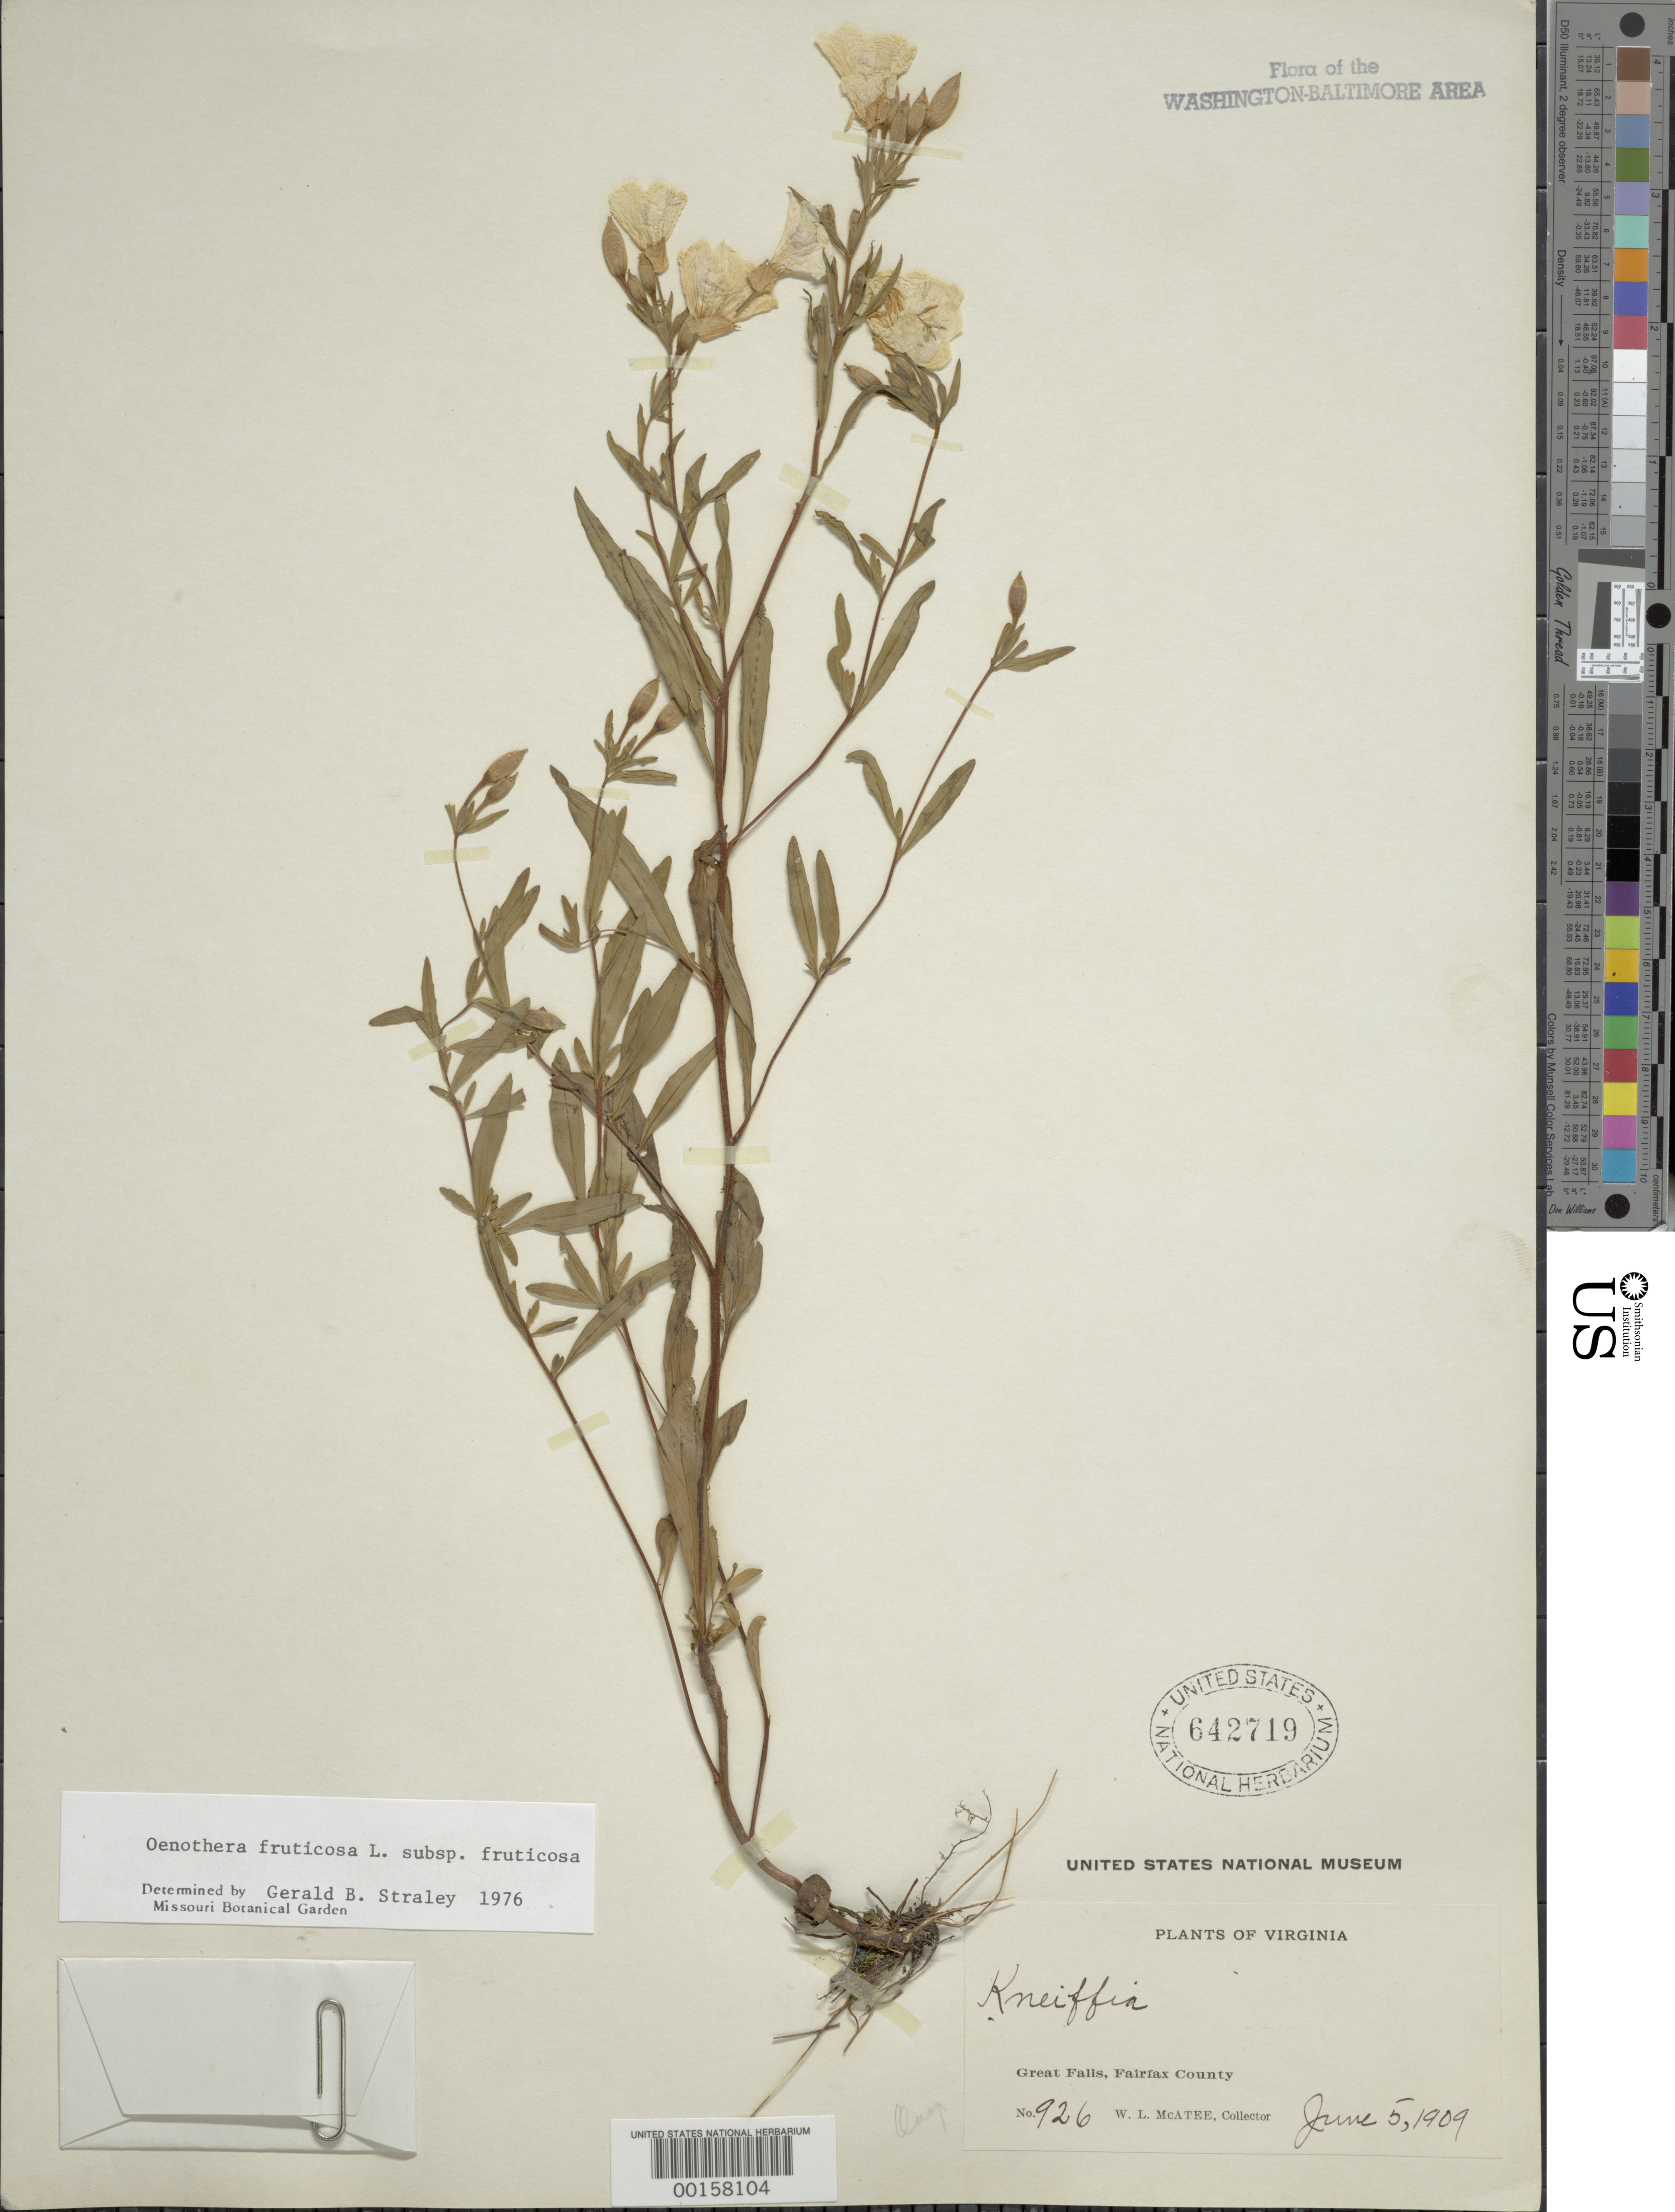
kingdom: Plantae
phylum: Tracheophyta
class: Magnoliopsida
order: Myrtales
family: Onagraceae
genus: Oenothera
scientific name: Oenothera fruticosa subsp. fruticosa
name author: L.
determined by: Straley, G. B.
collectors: W. McAtee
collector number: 926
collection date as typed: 05 Jun 1909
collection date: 1909-06-05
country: United States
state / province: Virginia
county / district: Fairfax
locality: Great Falls C. and O. Canal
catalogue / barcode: US 642719